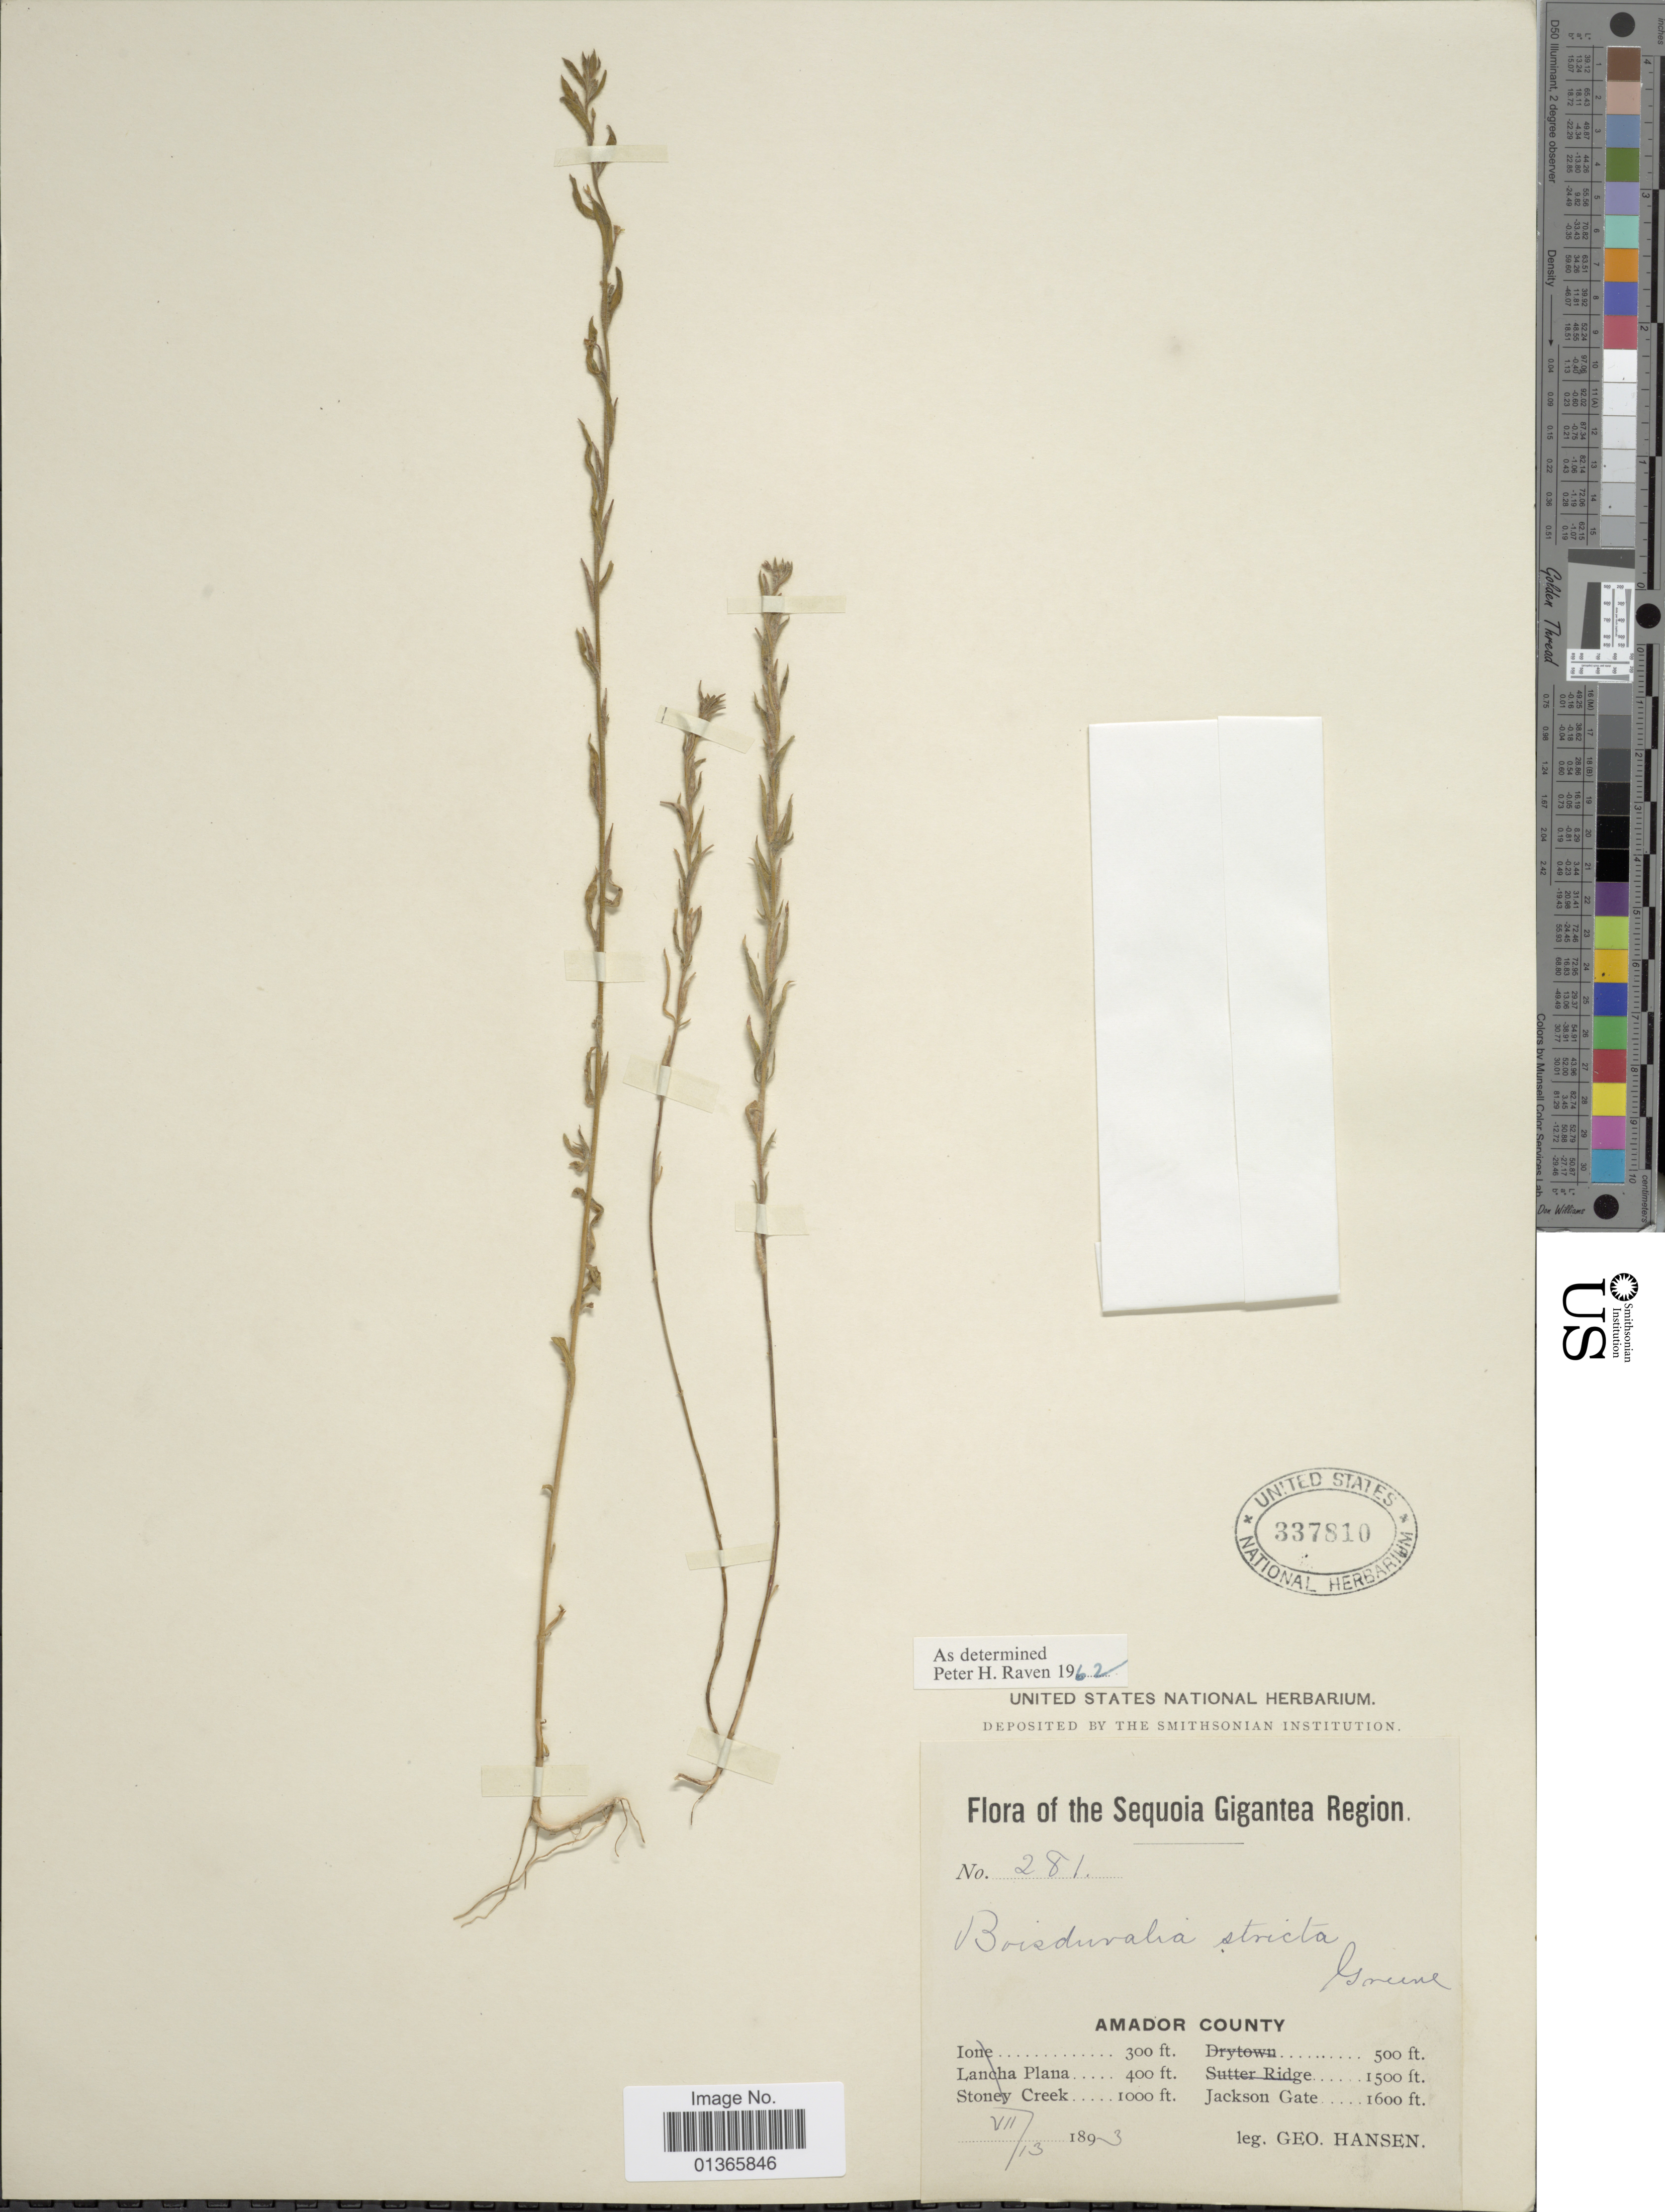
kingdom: Plantae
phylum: Tracheophyta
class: Magnoliopsida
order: Myrtales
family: Onagraceae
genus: Epilobium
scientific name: Epilobium torreyi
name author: (S. Watson) Hoch & P.H. Raven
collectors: G. Hansen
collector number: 281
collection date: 1893-07-13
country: United States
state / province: California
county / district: Amador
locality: Sequoia Gigantea Region. Amador County. Jackson Gate.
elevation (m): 488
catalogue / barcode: US 337810